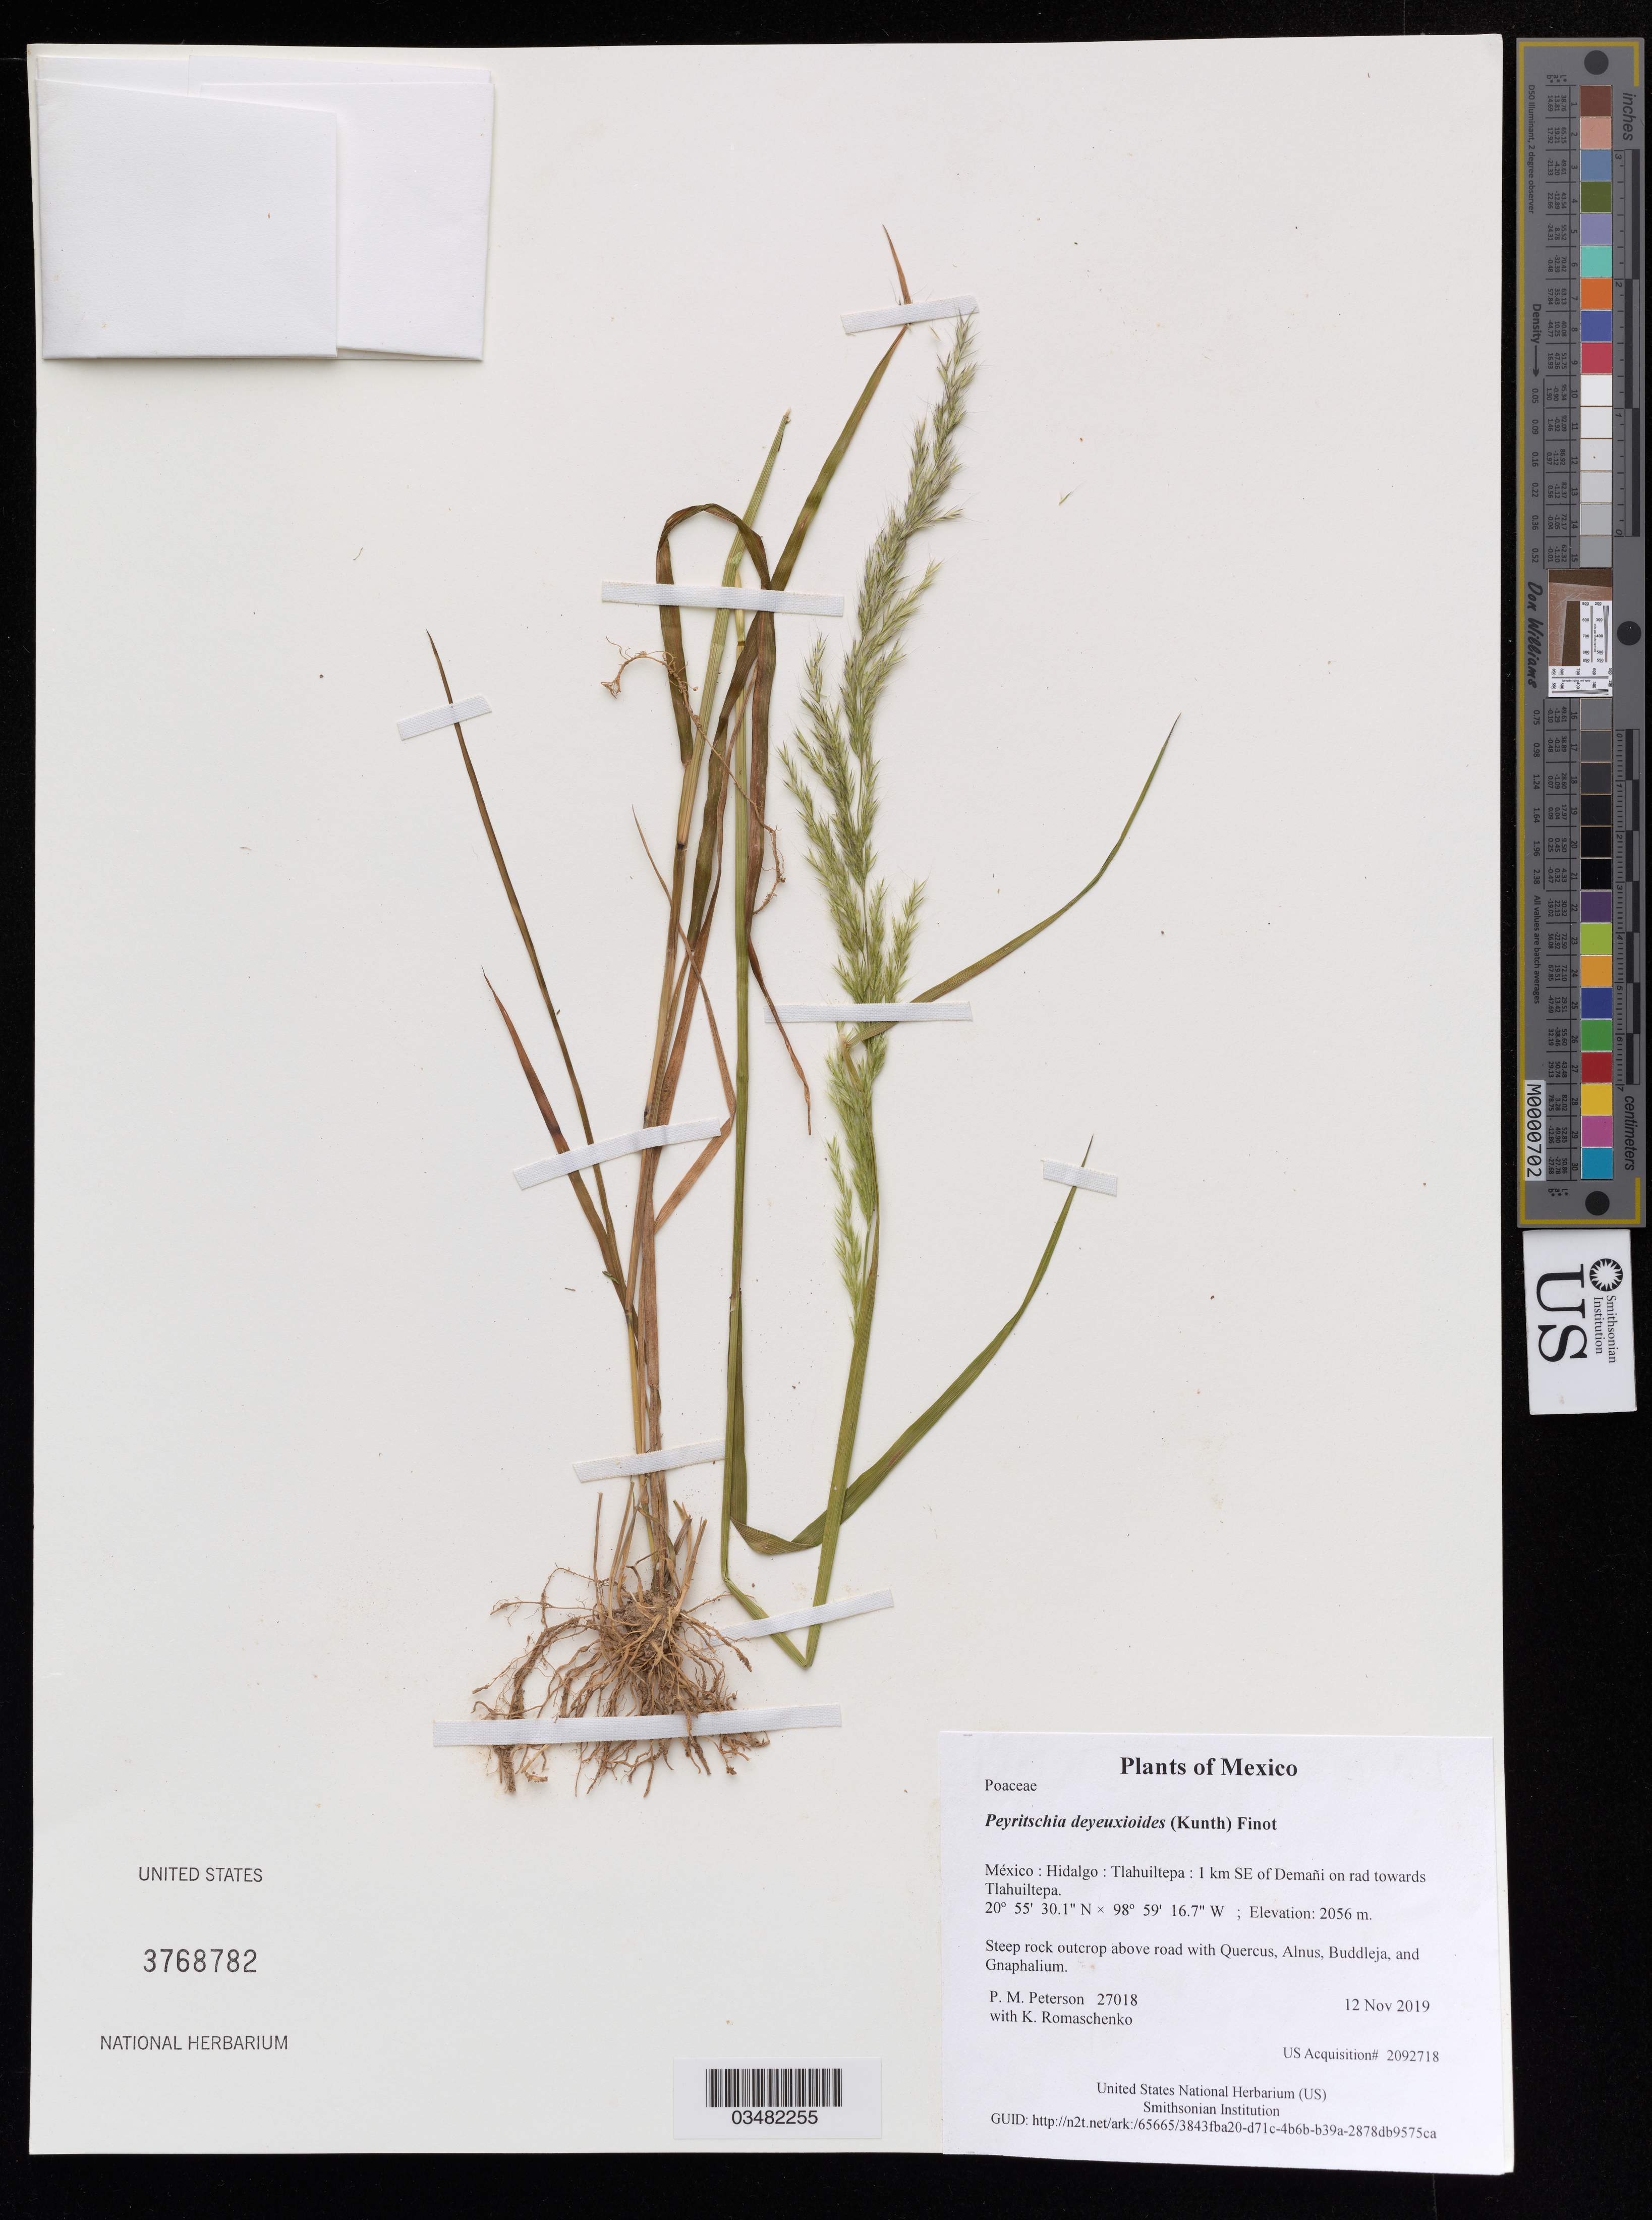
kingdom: Plantae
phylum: Tracheophyta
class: Liliopsida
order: Poales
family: Poaceae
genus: Peyritschia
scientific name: Peyritschia deyeuxioides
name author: (Kunth) Finot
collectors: P. M. Peterson & K. Romaschenko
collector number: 27018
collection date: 2019-11-12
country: México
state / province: Hidalgo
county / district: Tlahuiltepa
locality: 1 km SE of Demañi on rad towards Tlahuiltepa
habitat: Steep rock outcrop above road with Quercus, Alnus, Buddleja, and Gnaphalium.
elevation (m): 2056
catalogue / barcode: US 3768782